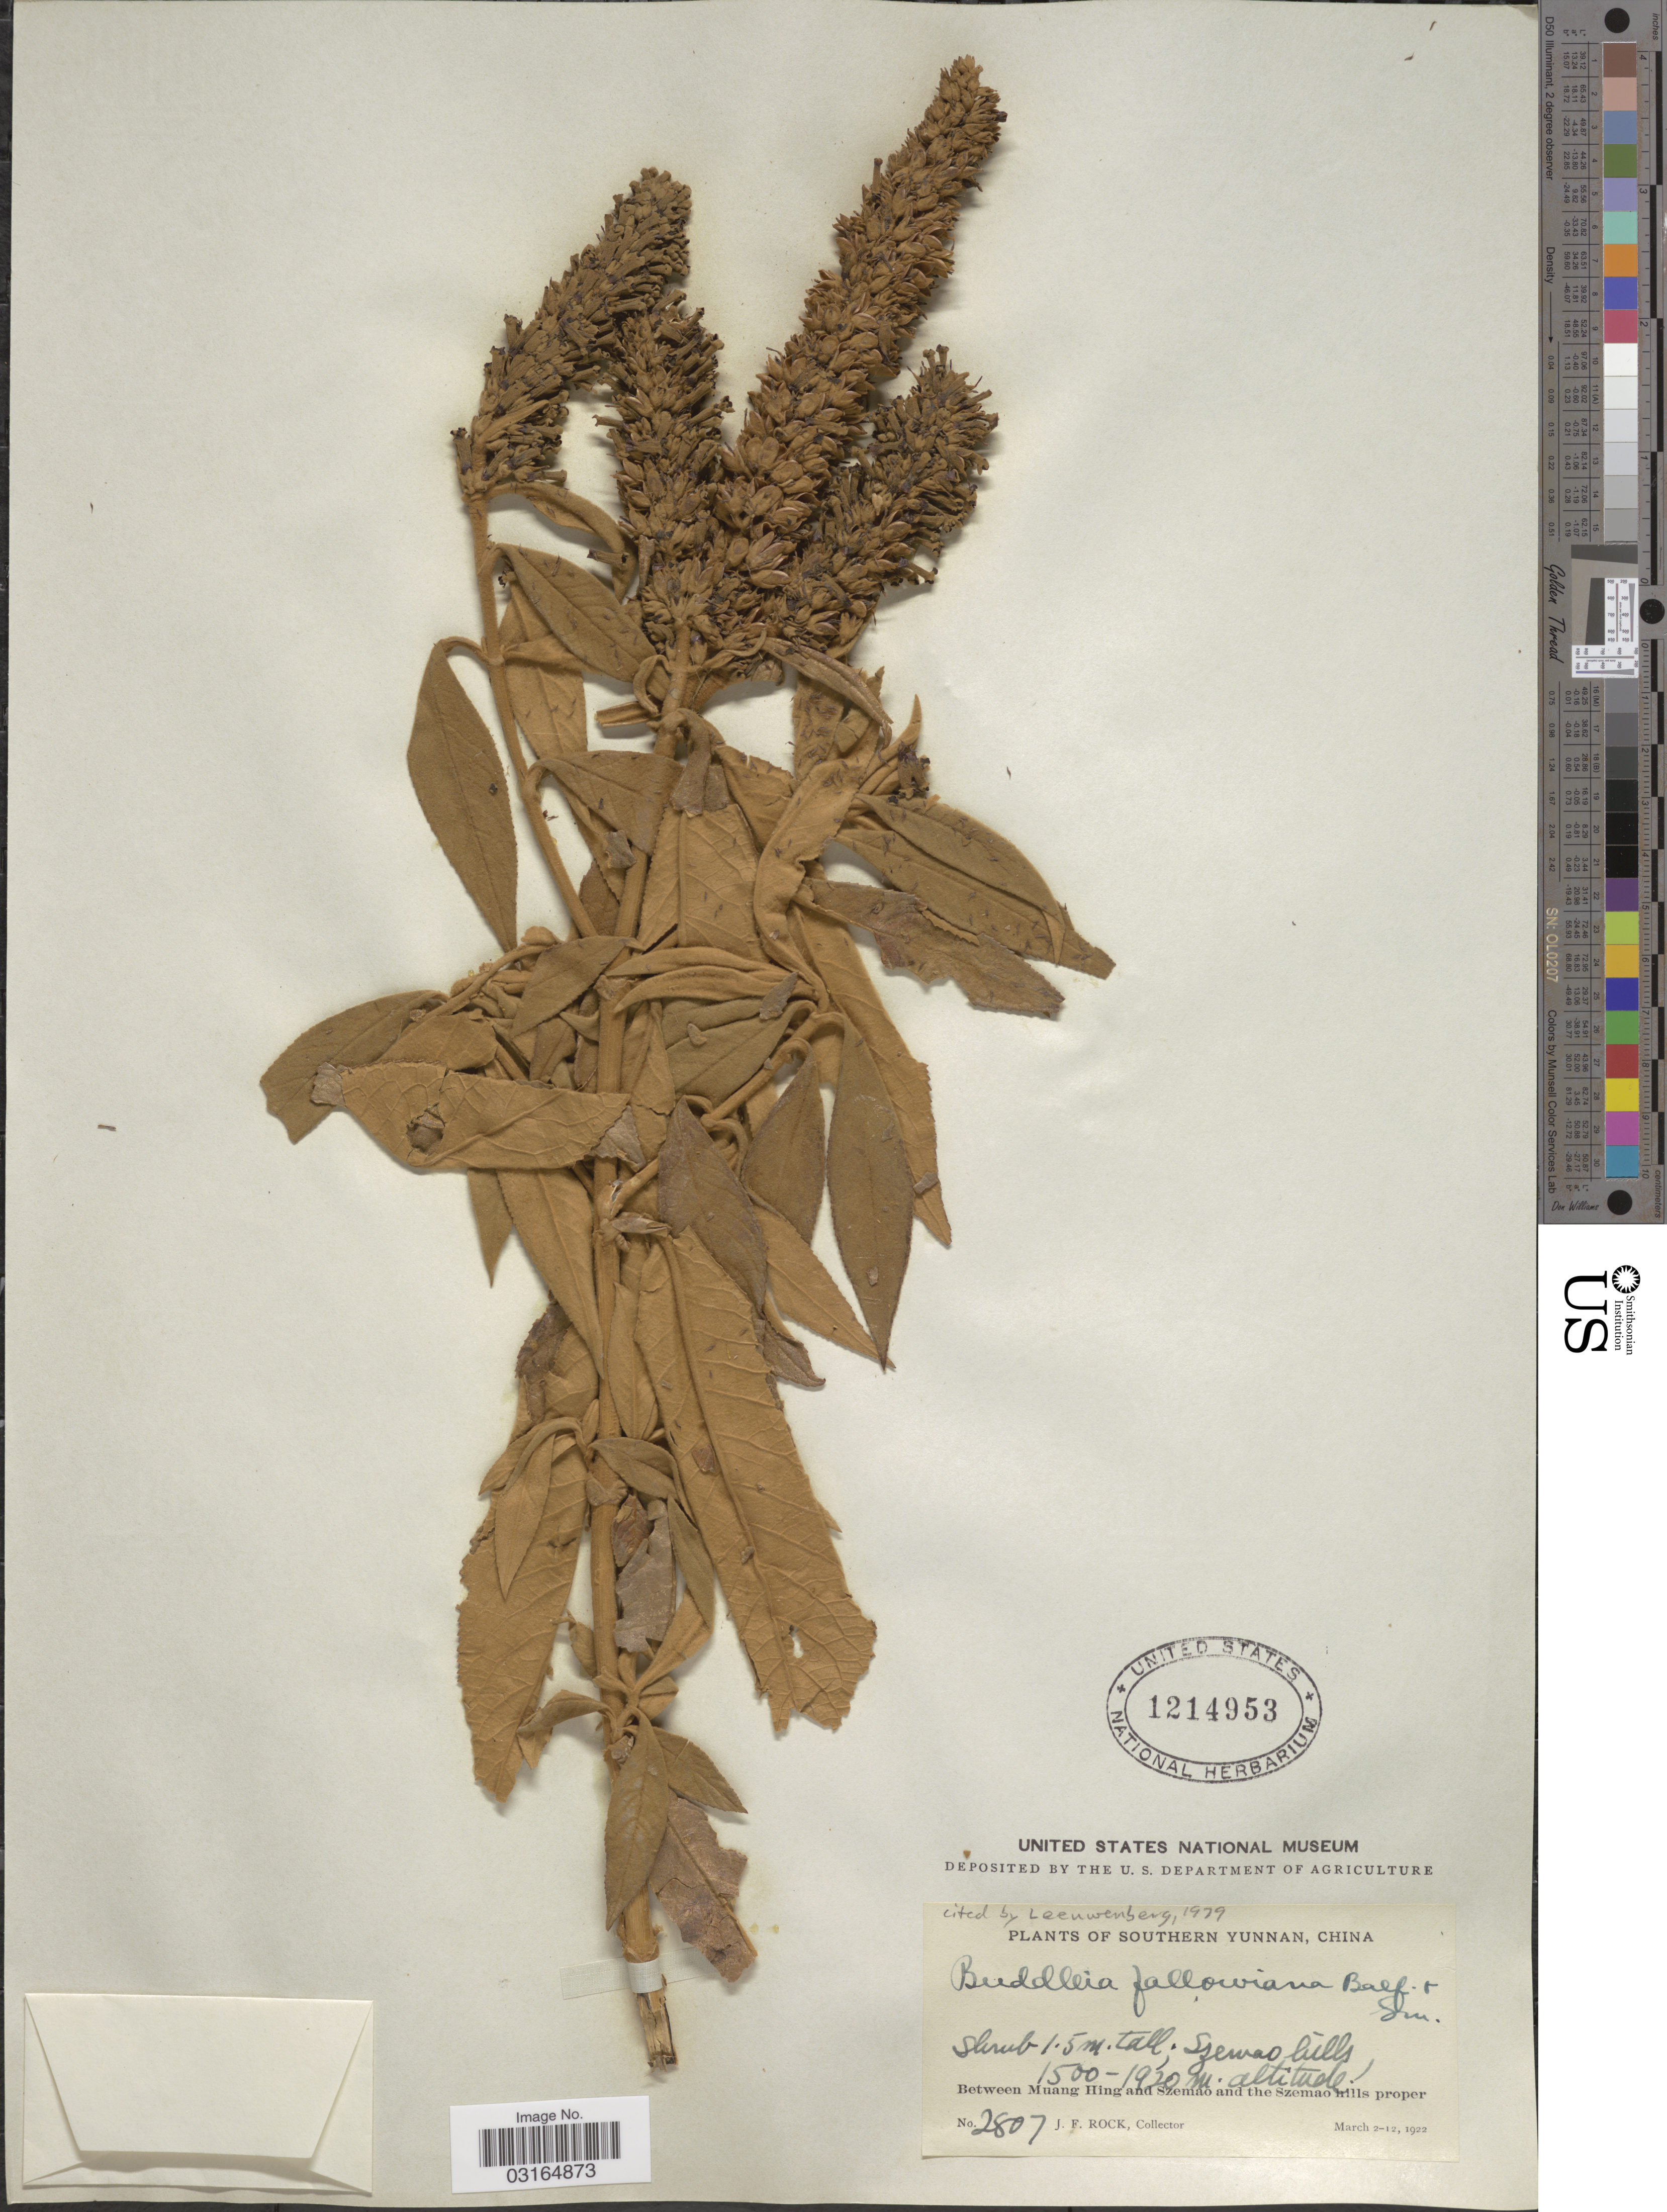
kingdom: Plantae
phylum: Tracheophyta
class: Magnoliopsida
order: Lamiales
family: Scrophulariaceae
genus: Buddleja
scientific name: Buddleja fallowiana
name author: Balf. f. & W.W. Sm.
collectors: J. Rock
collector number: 2807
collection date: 1922-03-02/1922-03-12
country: China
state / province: Yunnan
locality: Southern Yunnan. Between Muang Hing and Szemao and the Szemao hills proper. Szemao hills.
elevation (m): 1500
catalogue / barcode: US 1214953